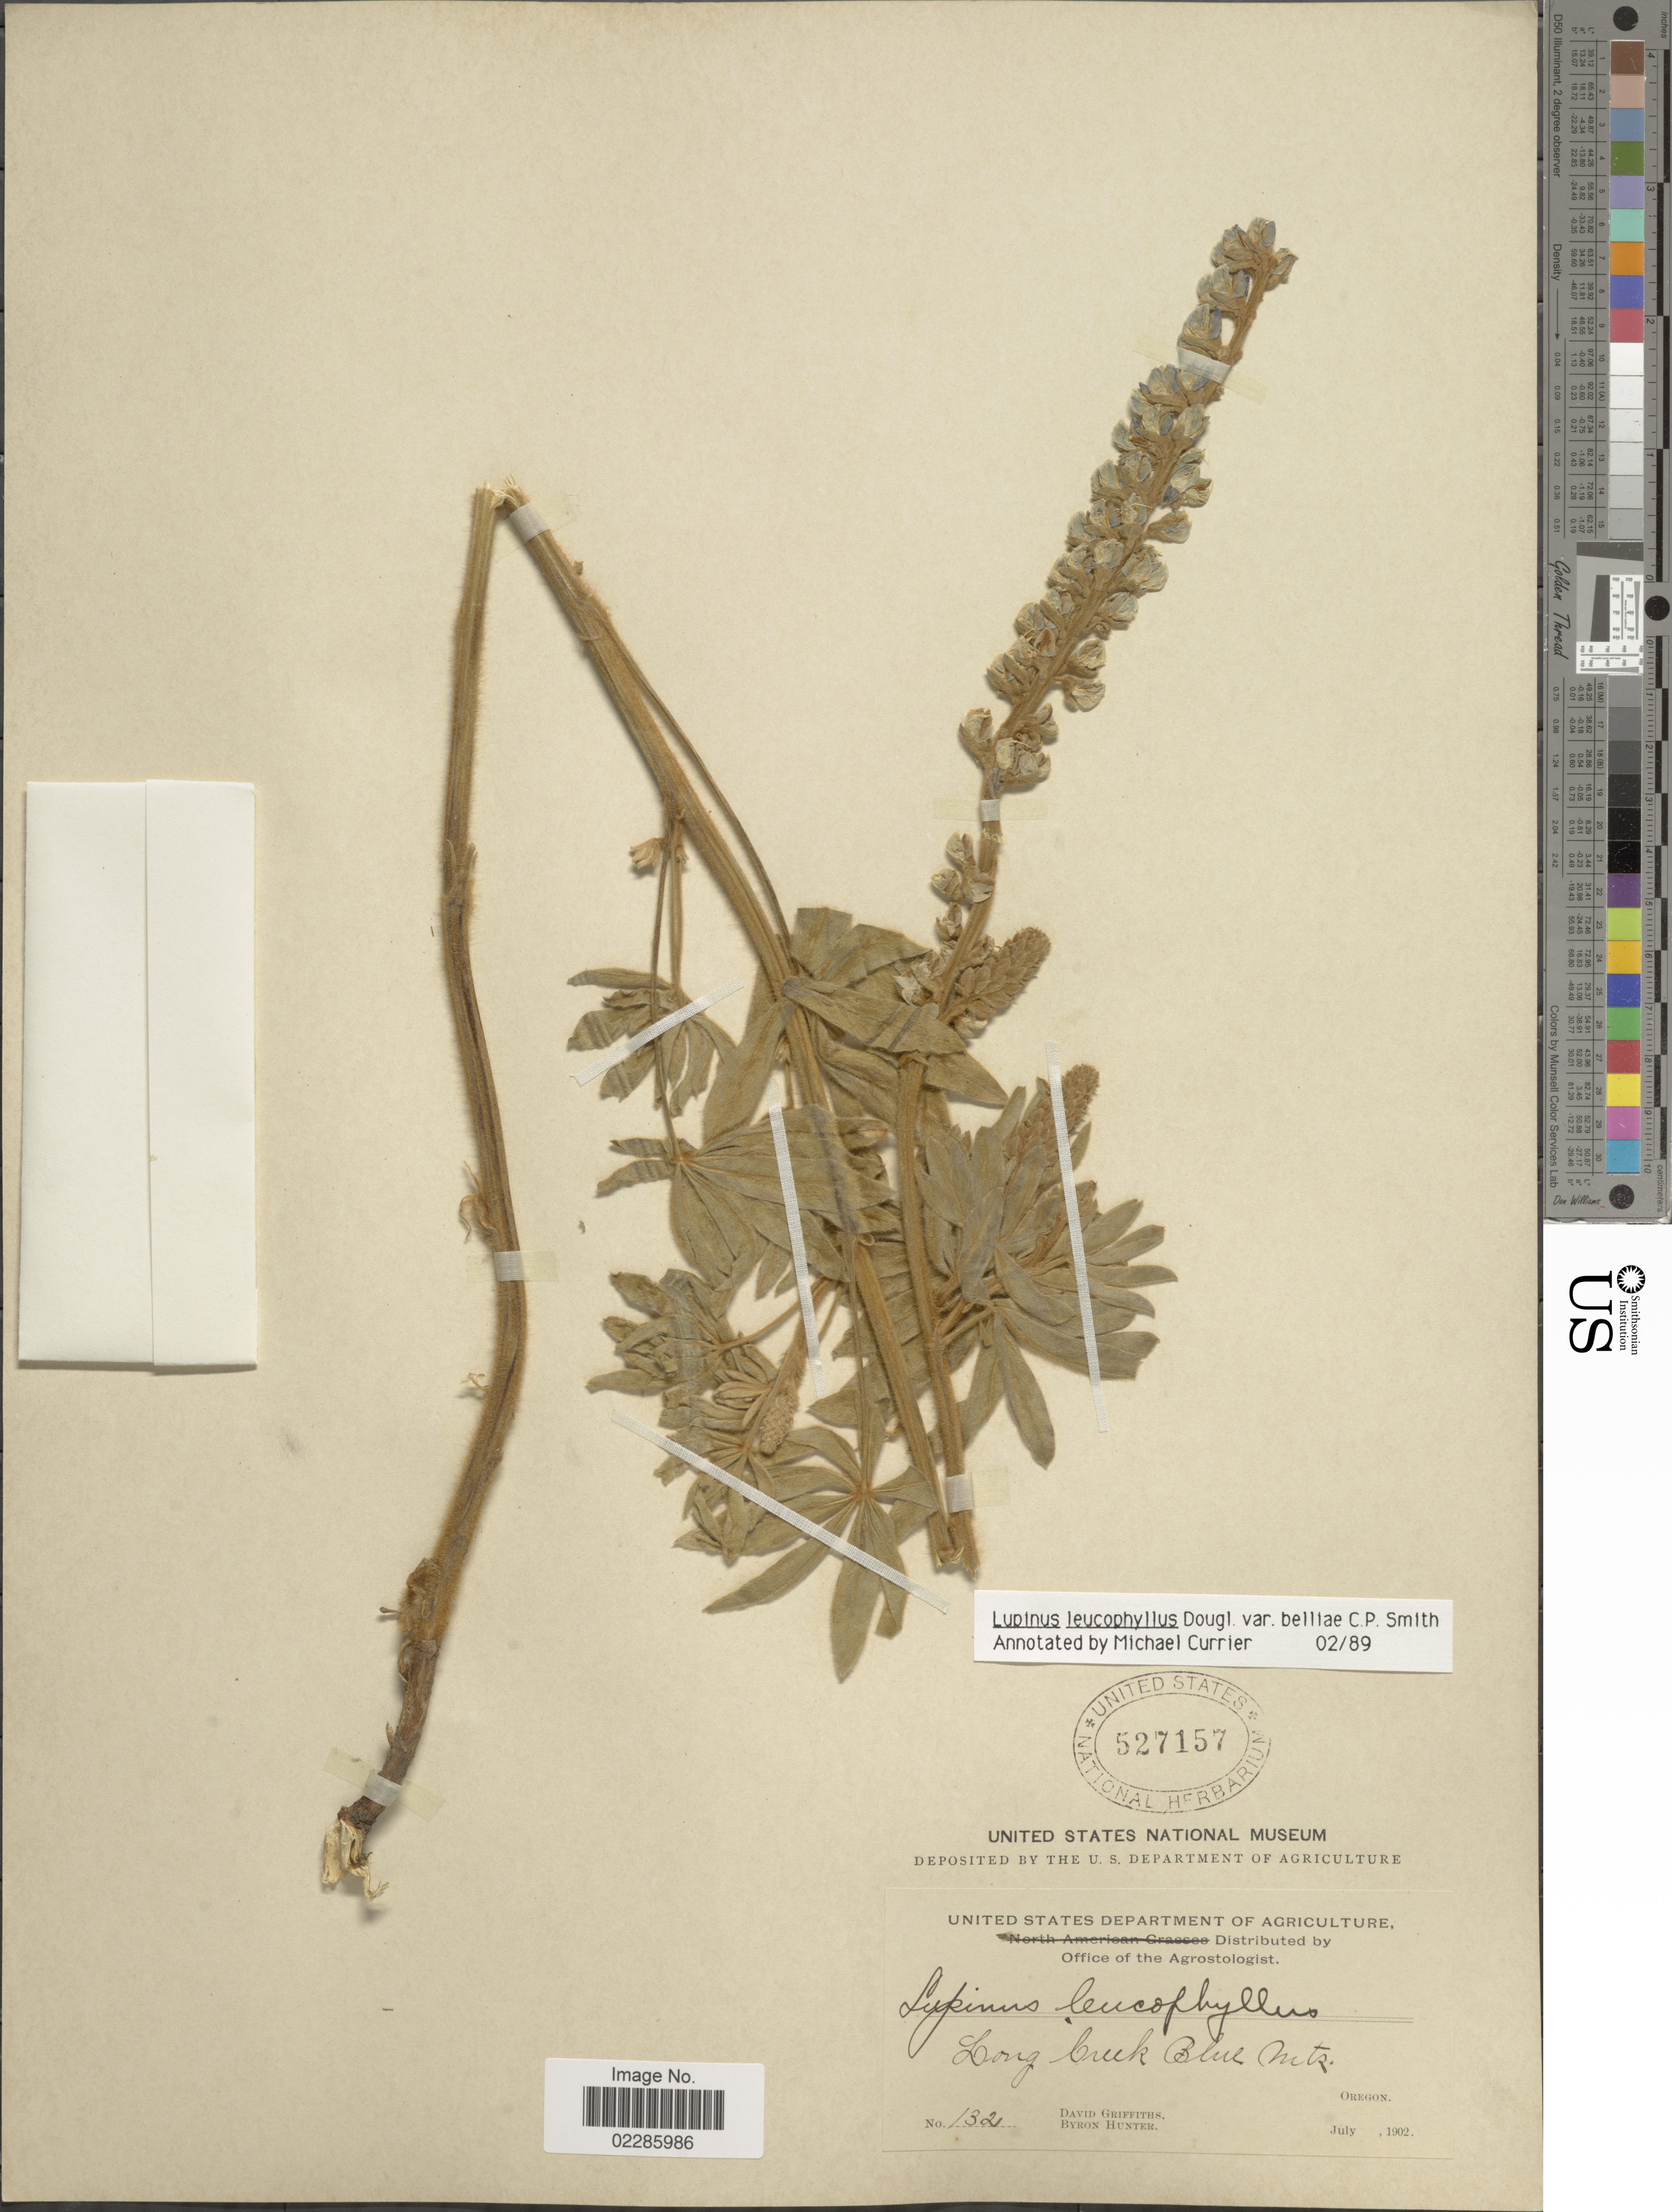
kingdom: Plantae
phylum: Tracheophyta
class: Magnoliopsida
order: Fabales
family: Fabaceae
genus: Lupinus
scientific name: Lupinus leucophyllus var. belliae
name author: C.P. Sm.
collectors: D. Griffiths & B. Hunter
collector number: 132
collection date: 1902-07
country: United States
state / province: Oregon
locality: Long Creek Blue Mts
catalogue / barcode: US 527157